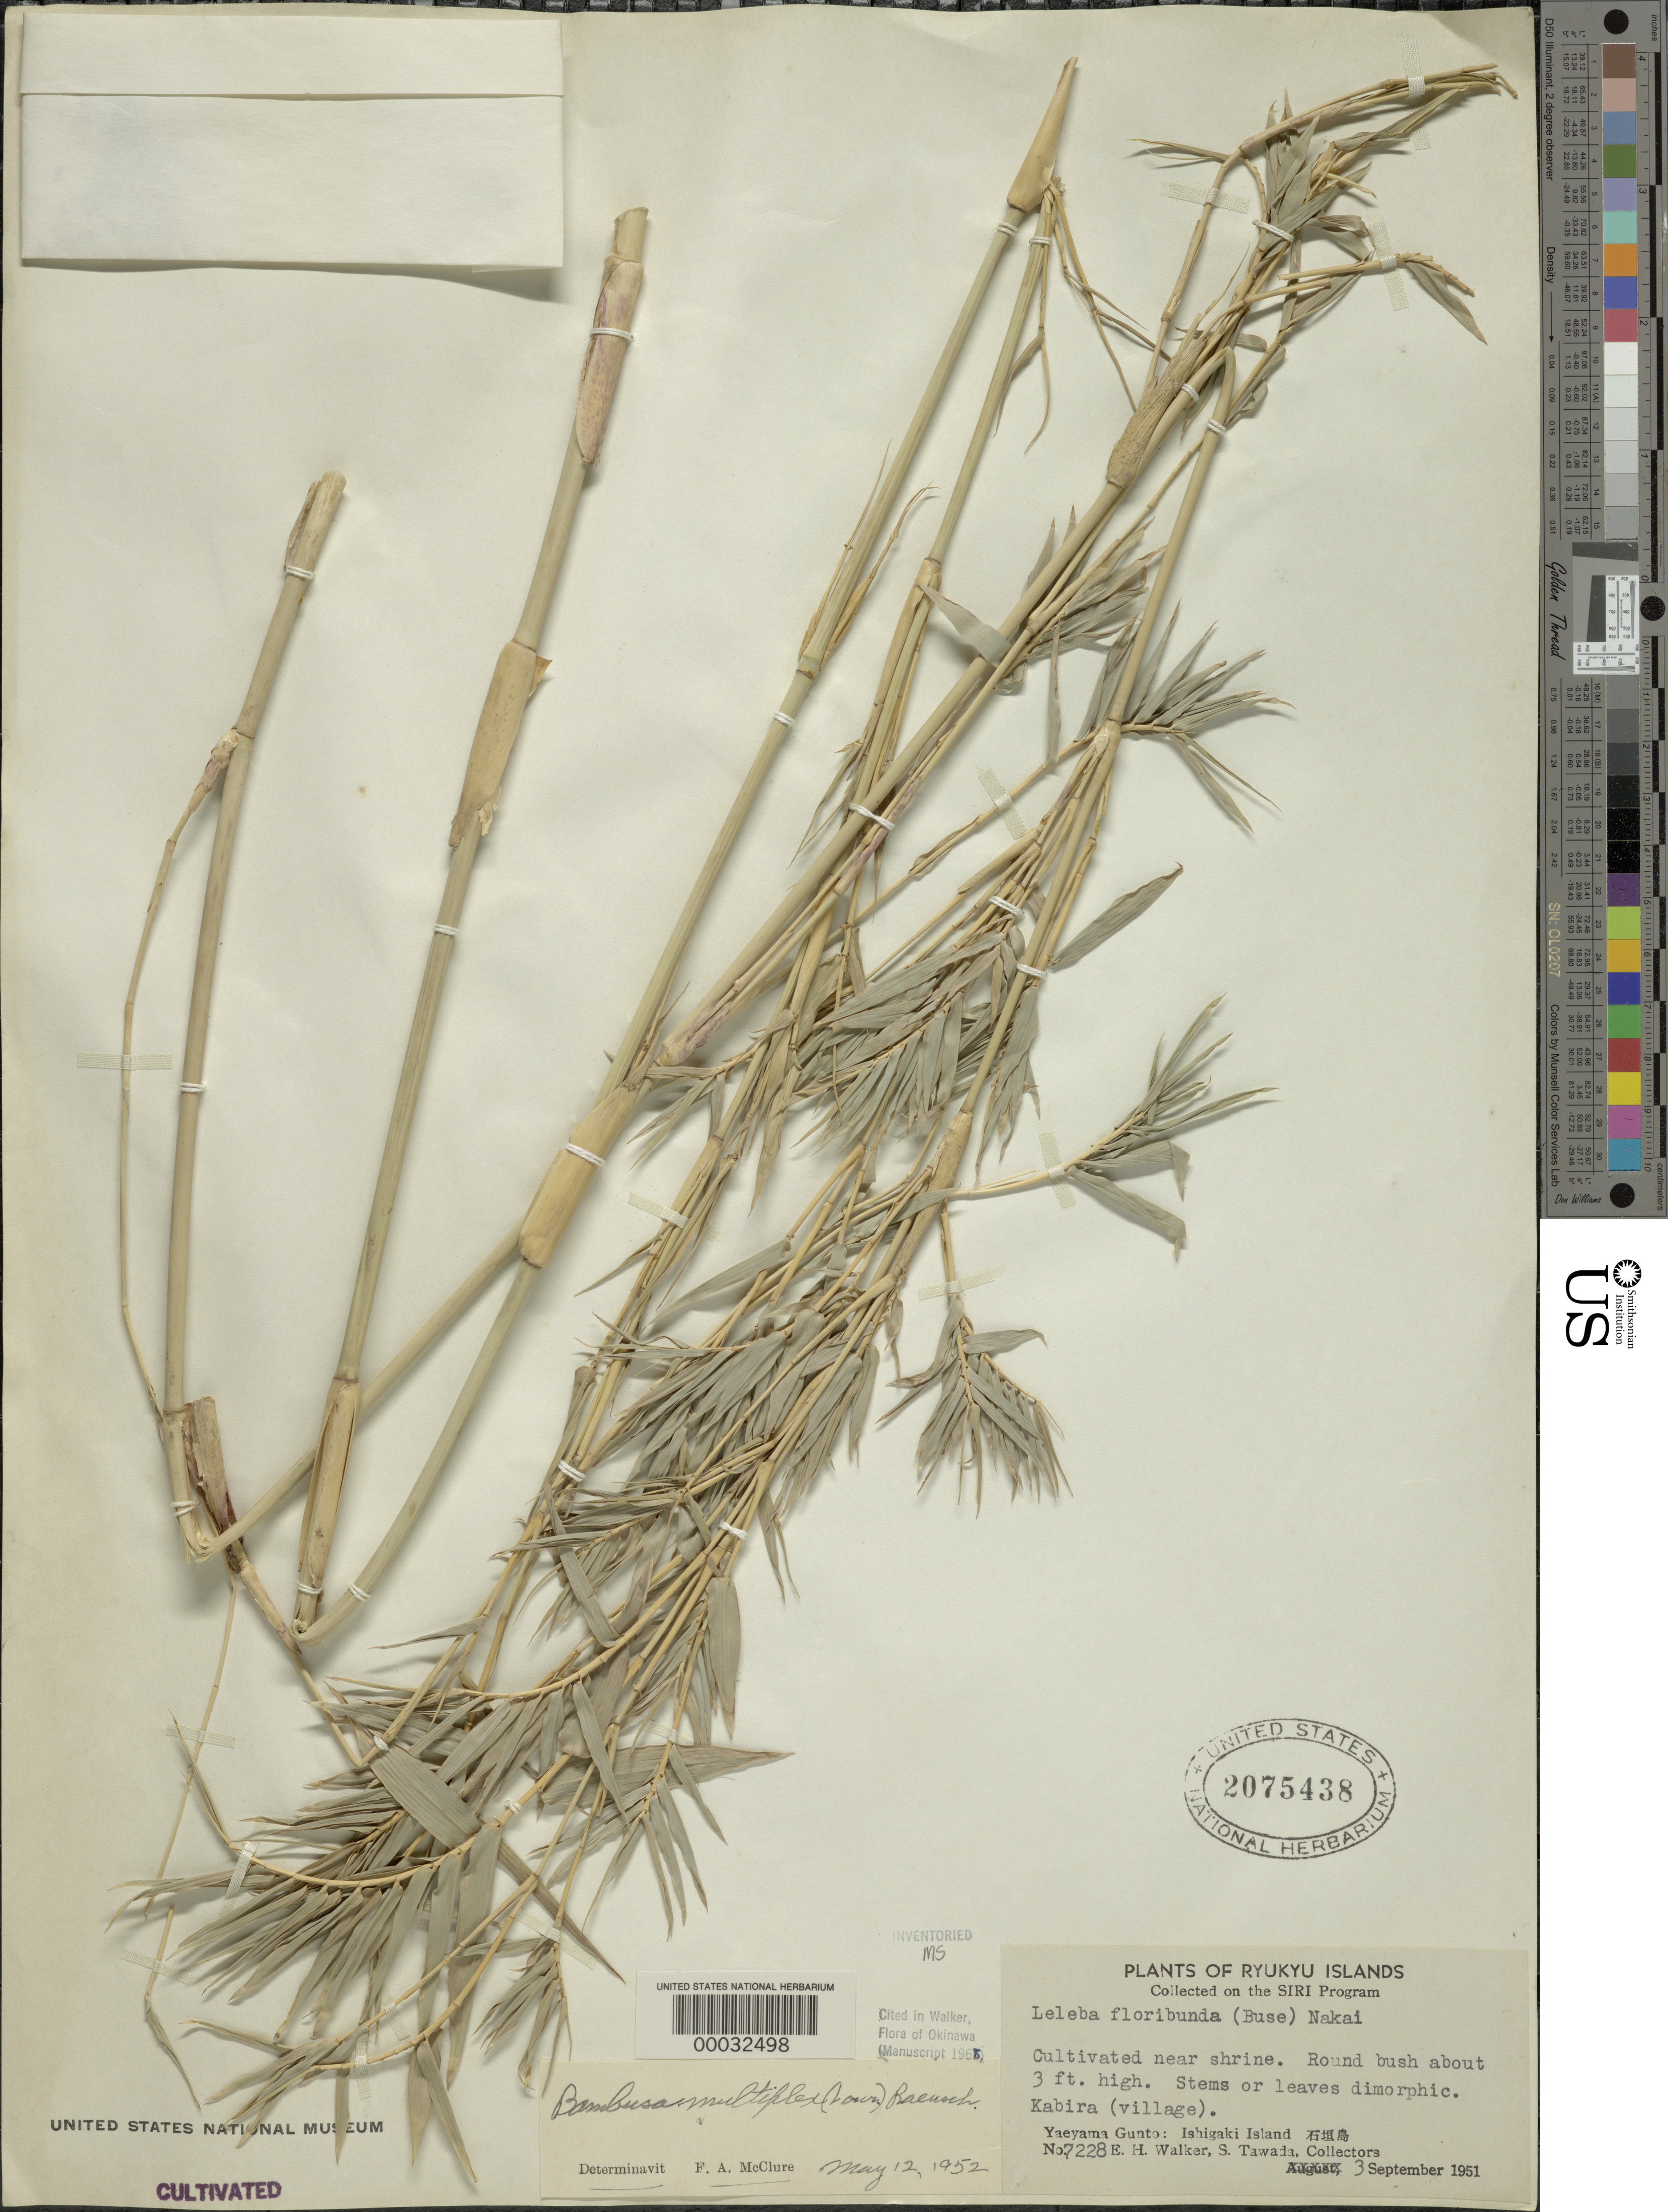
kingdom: Plantae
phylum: Tracheophyta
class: Liliopsida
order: Poales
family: Poaceae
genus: Bambusa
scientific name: Bambusa multiplex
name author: (Lour.) Raeusch. ex Schult. & Schult. f.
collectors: E. H. Walker & S. Tawada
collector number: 7228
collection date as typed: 03 Sep 1951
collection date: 1951-09-03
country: Japan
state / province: Okinawa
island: Ishigaki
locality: Ishigaki, yaeyama gunto, kabira [Sakishima Is.]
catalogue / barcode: US 2075438